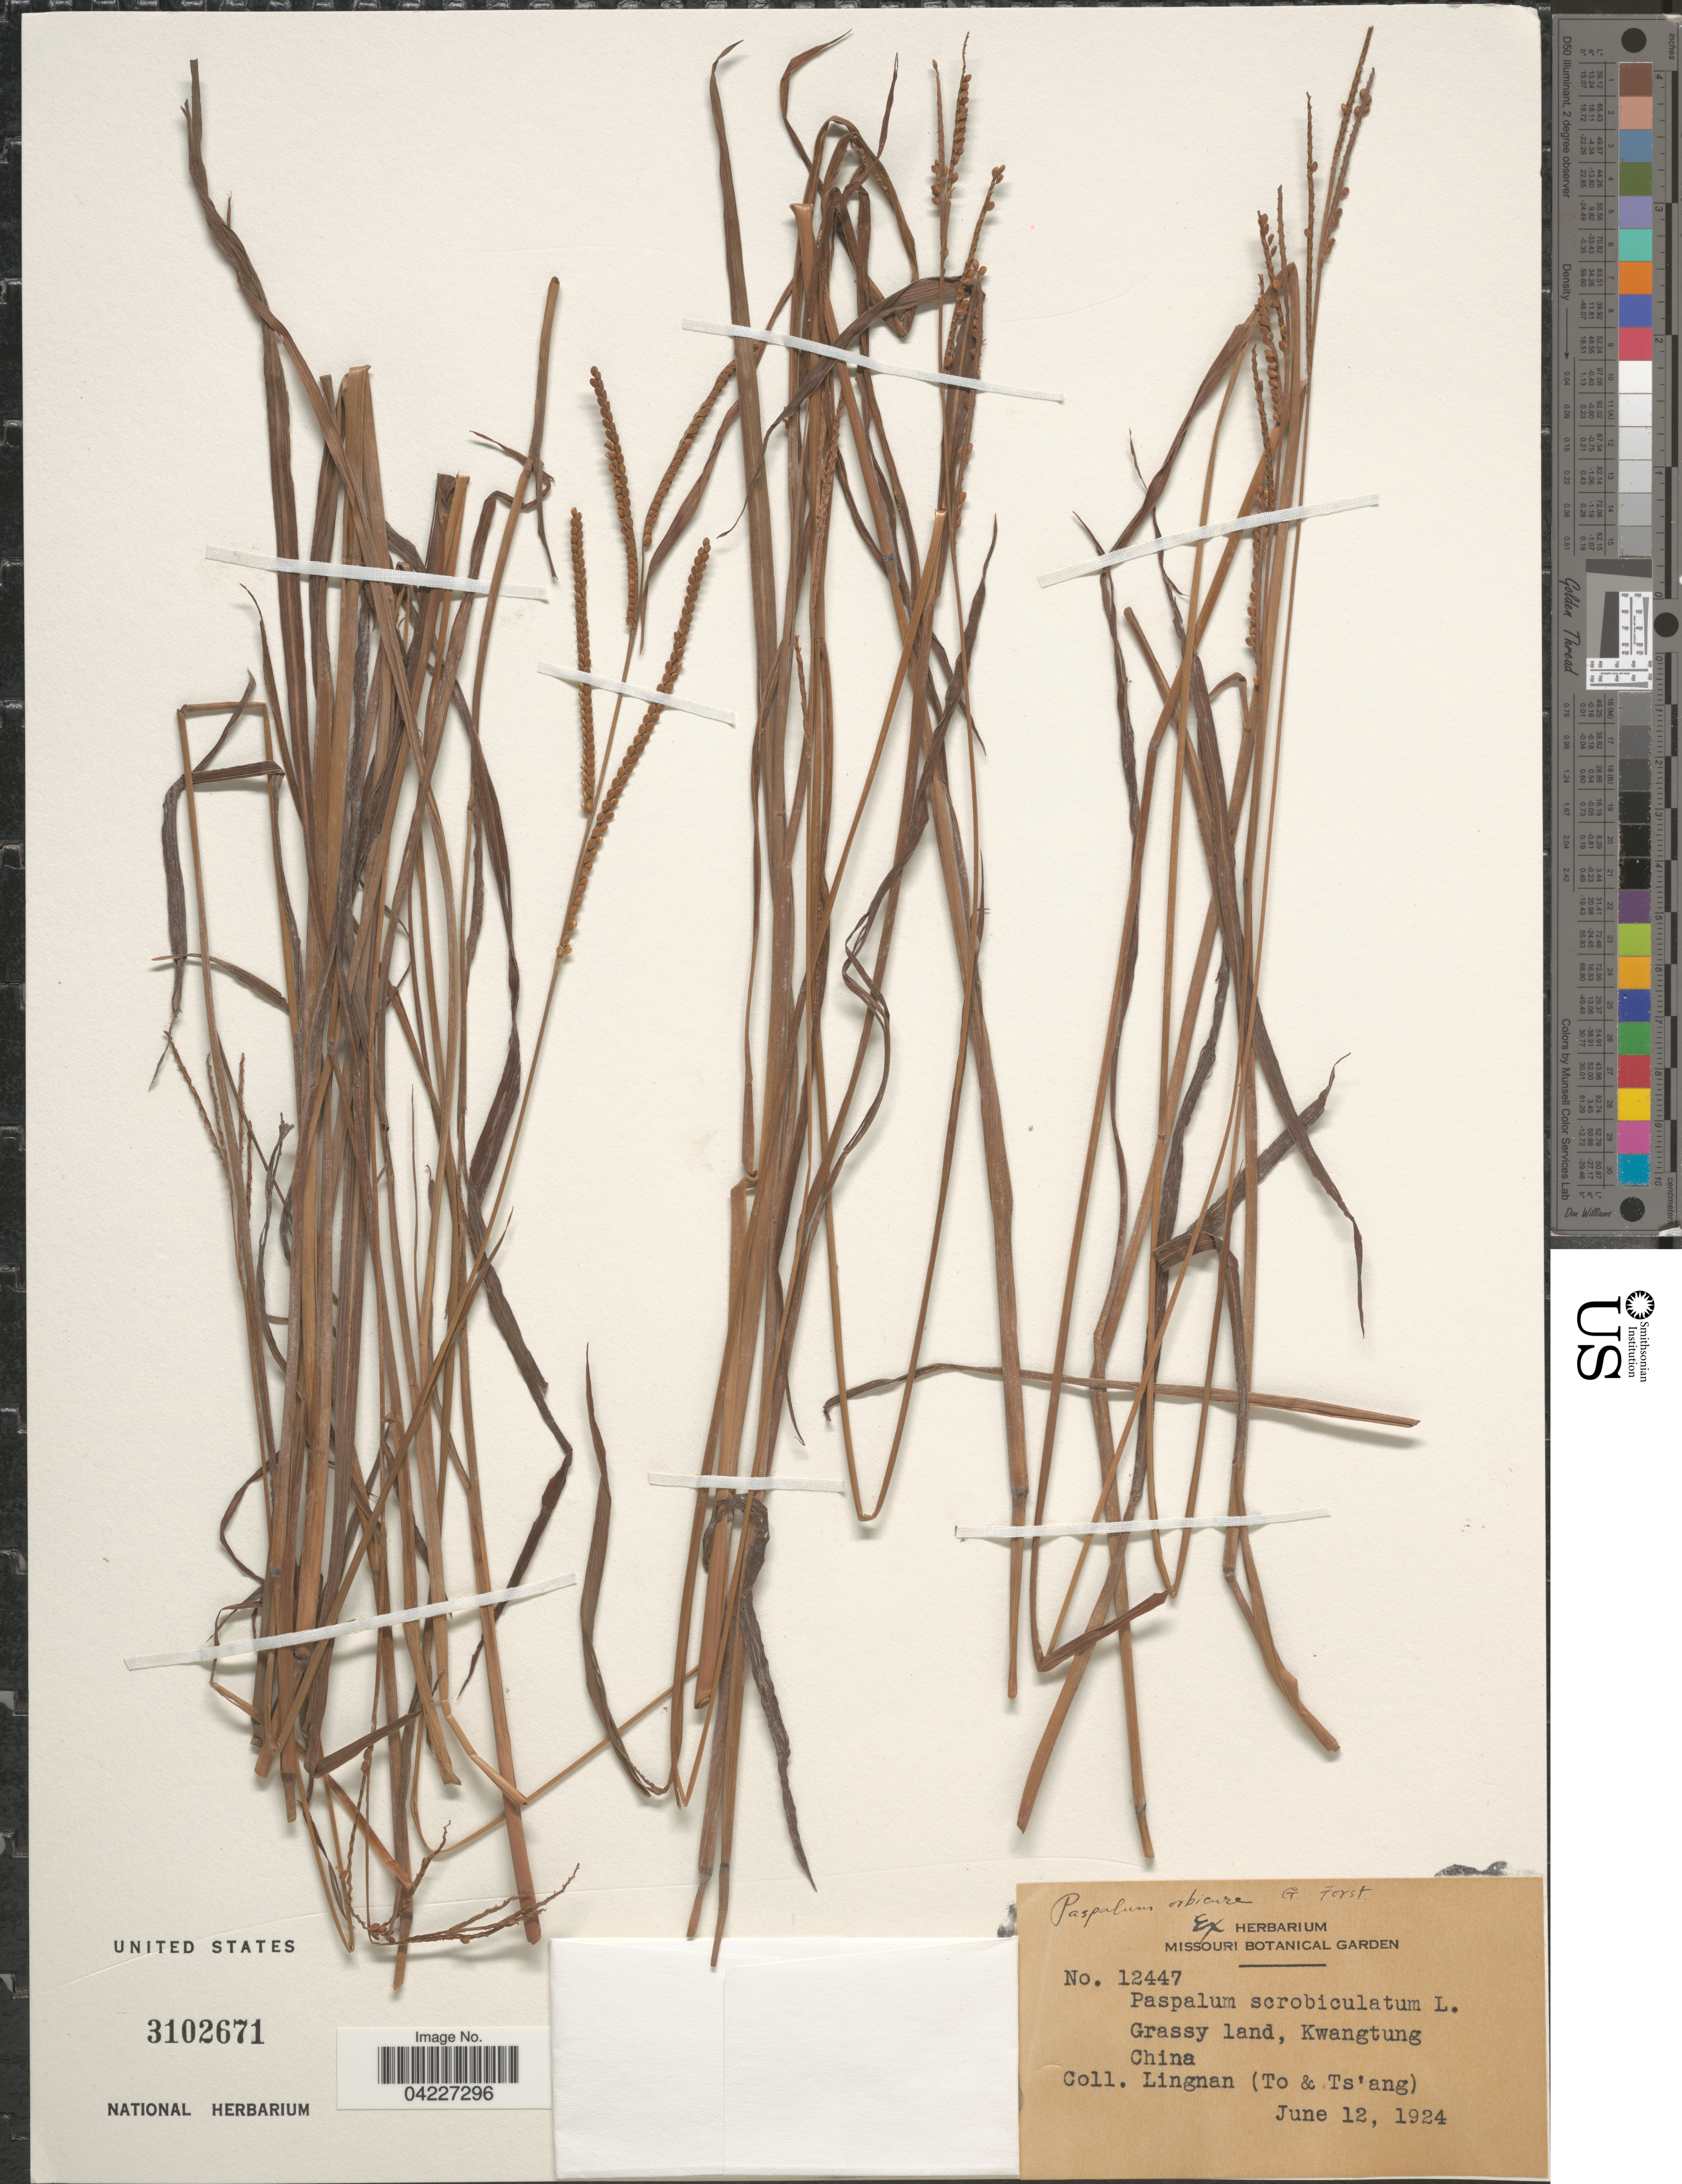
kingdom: Plantae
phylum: Tracheophyta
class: Liliopsida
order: Poales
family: Poaceae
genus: Paspalum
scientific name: Paspalum orbiculare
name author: G. Forst.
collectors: Lingnan, -. To & -- Tsang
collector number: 12447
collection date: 1924-06-12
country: China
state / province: Guangdong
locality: Grassy land, Kwangtung.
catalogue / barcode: US 3102671